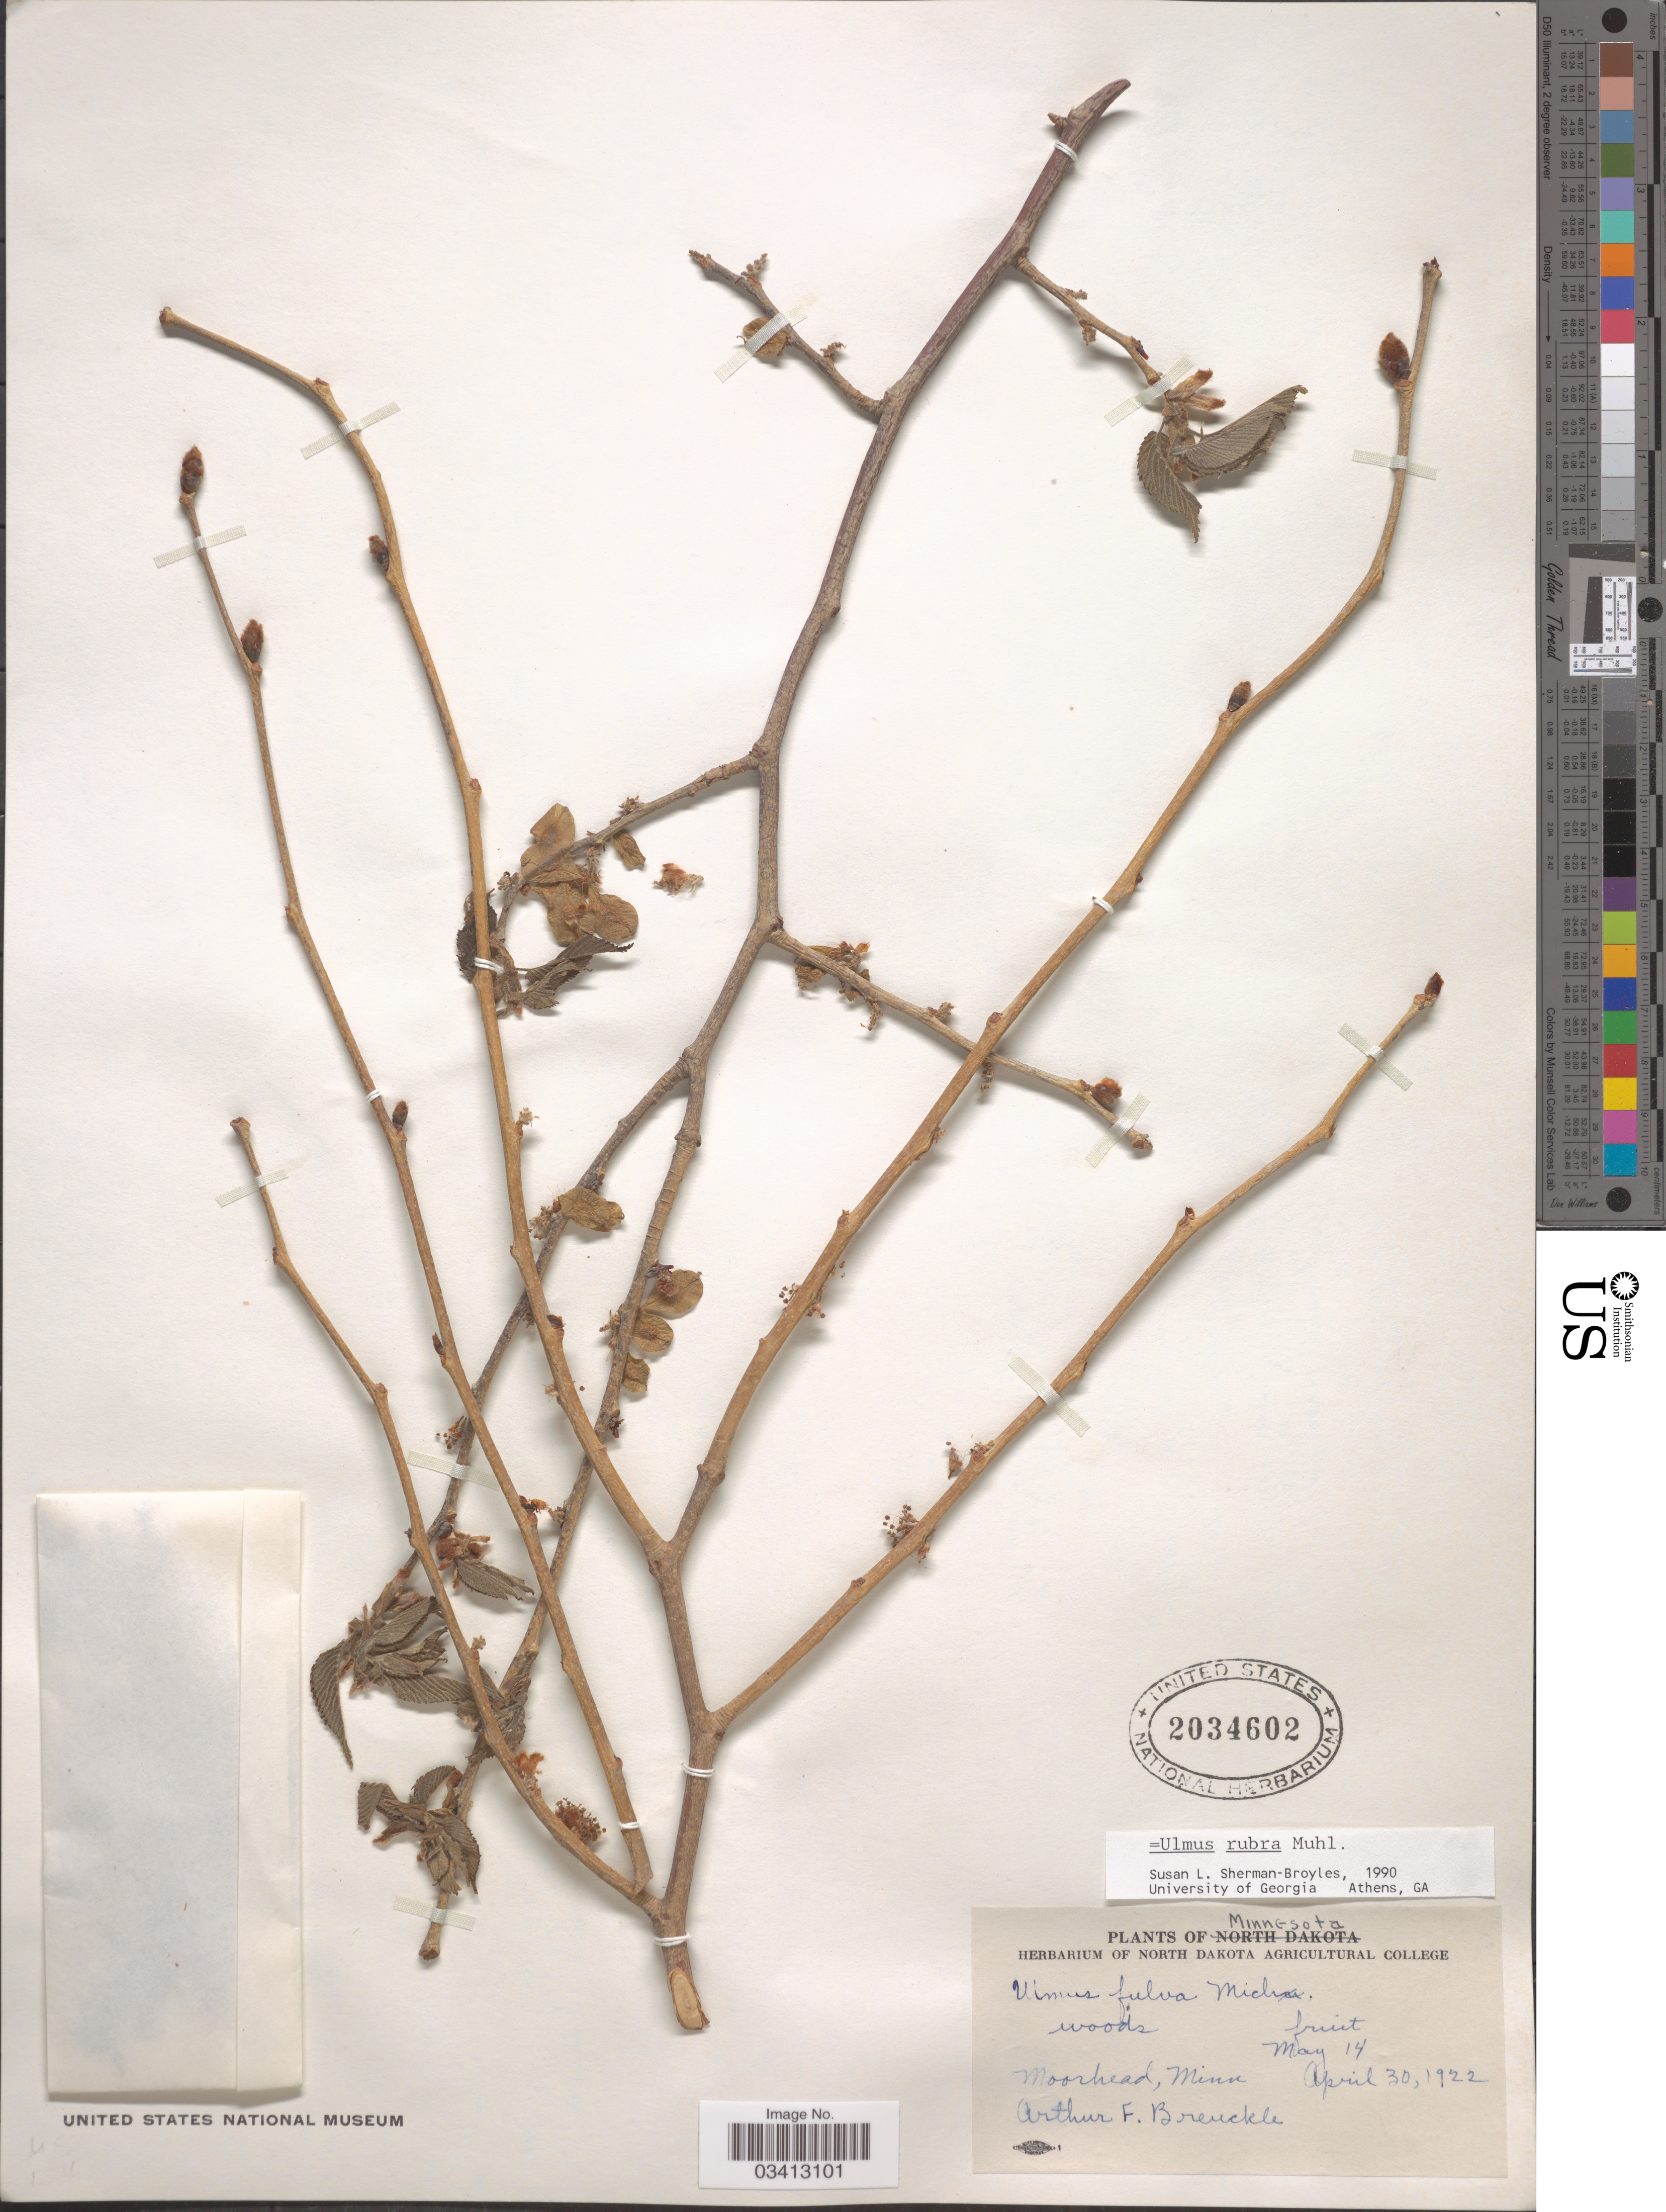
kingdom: Plantae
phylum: Tracheophyta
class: Magnoliopsida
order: Rosales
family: Ulmaceae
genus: Ulmus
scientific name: Ulmus rubra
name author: Muhl.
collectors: A. Brenckle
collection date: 1922-04-30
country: United States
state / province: Minnesota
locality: Moorhead.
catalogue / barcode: US 2034602